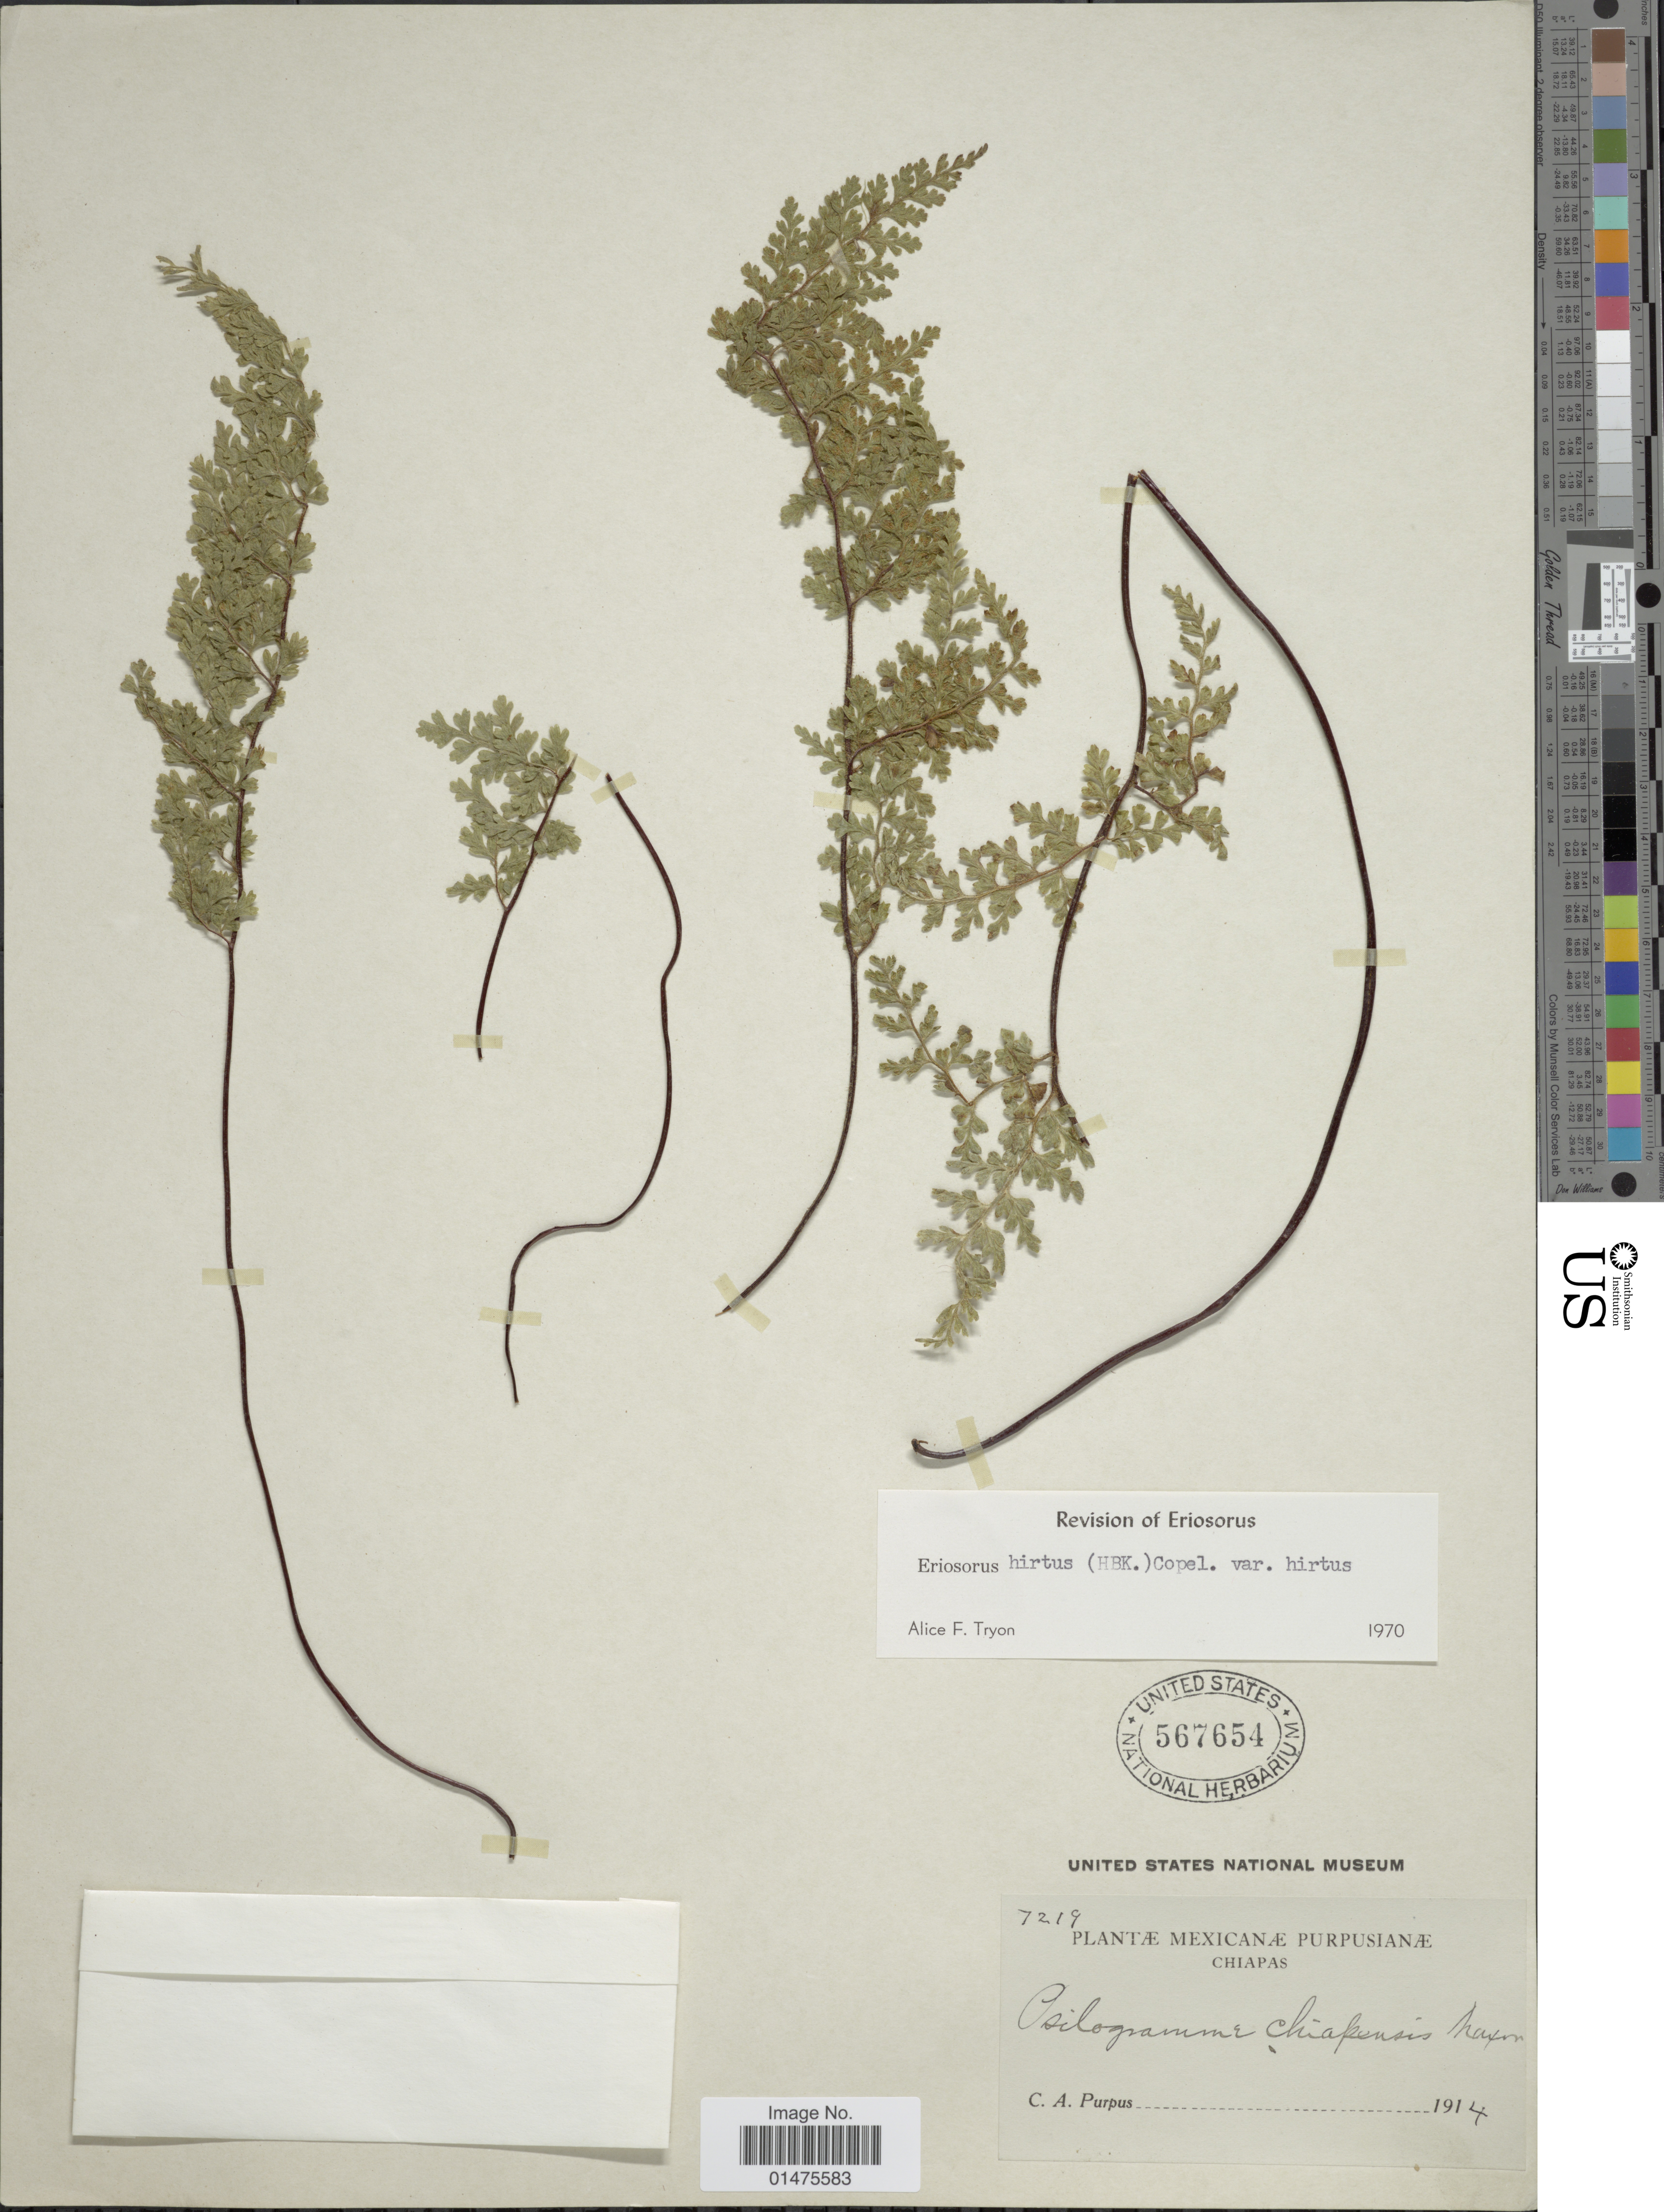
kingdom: Plantae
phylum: Tracheophyta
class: Polypodiopsida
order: Polypodiales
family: Pteridaceae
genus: Jamesonia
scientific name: Jamesonia hirta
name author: (Kunth) Christenh.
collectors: C. A. Purpus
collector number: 7219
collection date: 1914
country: Mexico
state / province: Chiapas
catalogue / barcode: US 567654